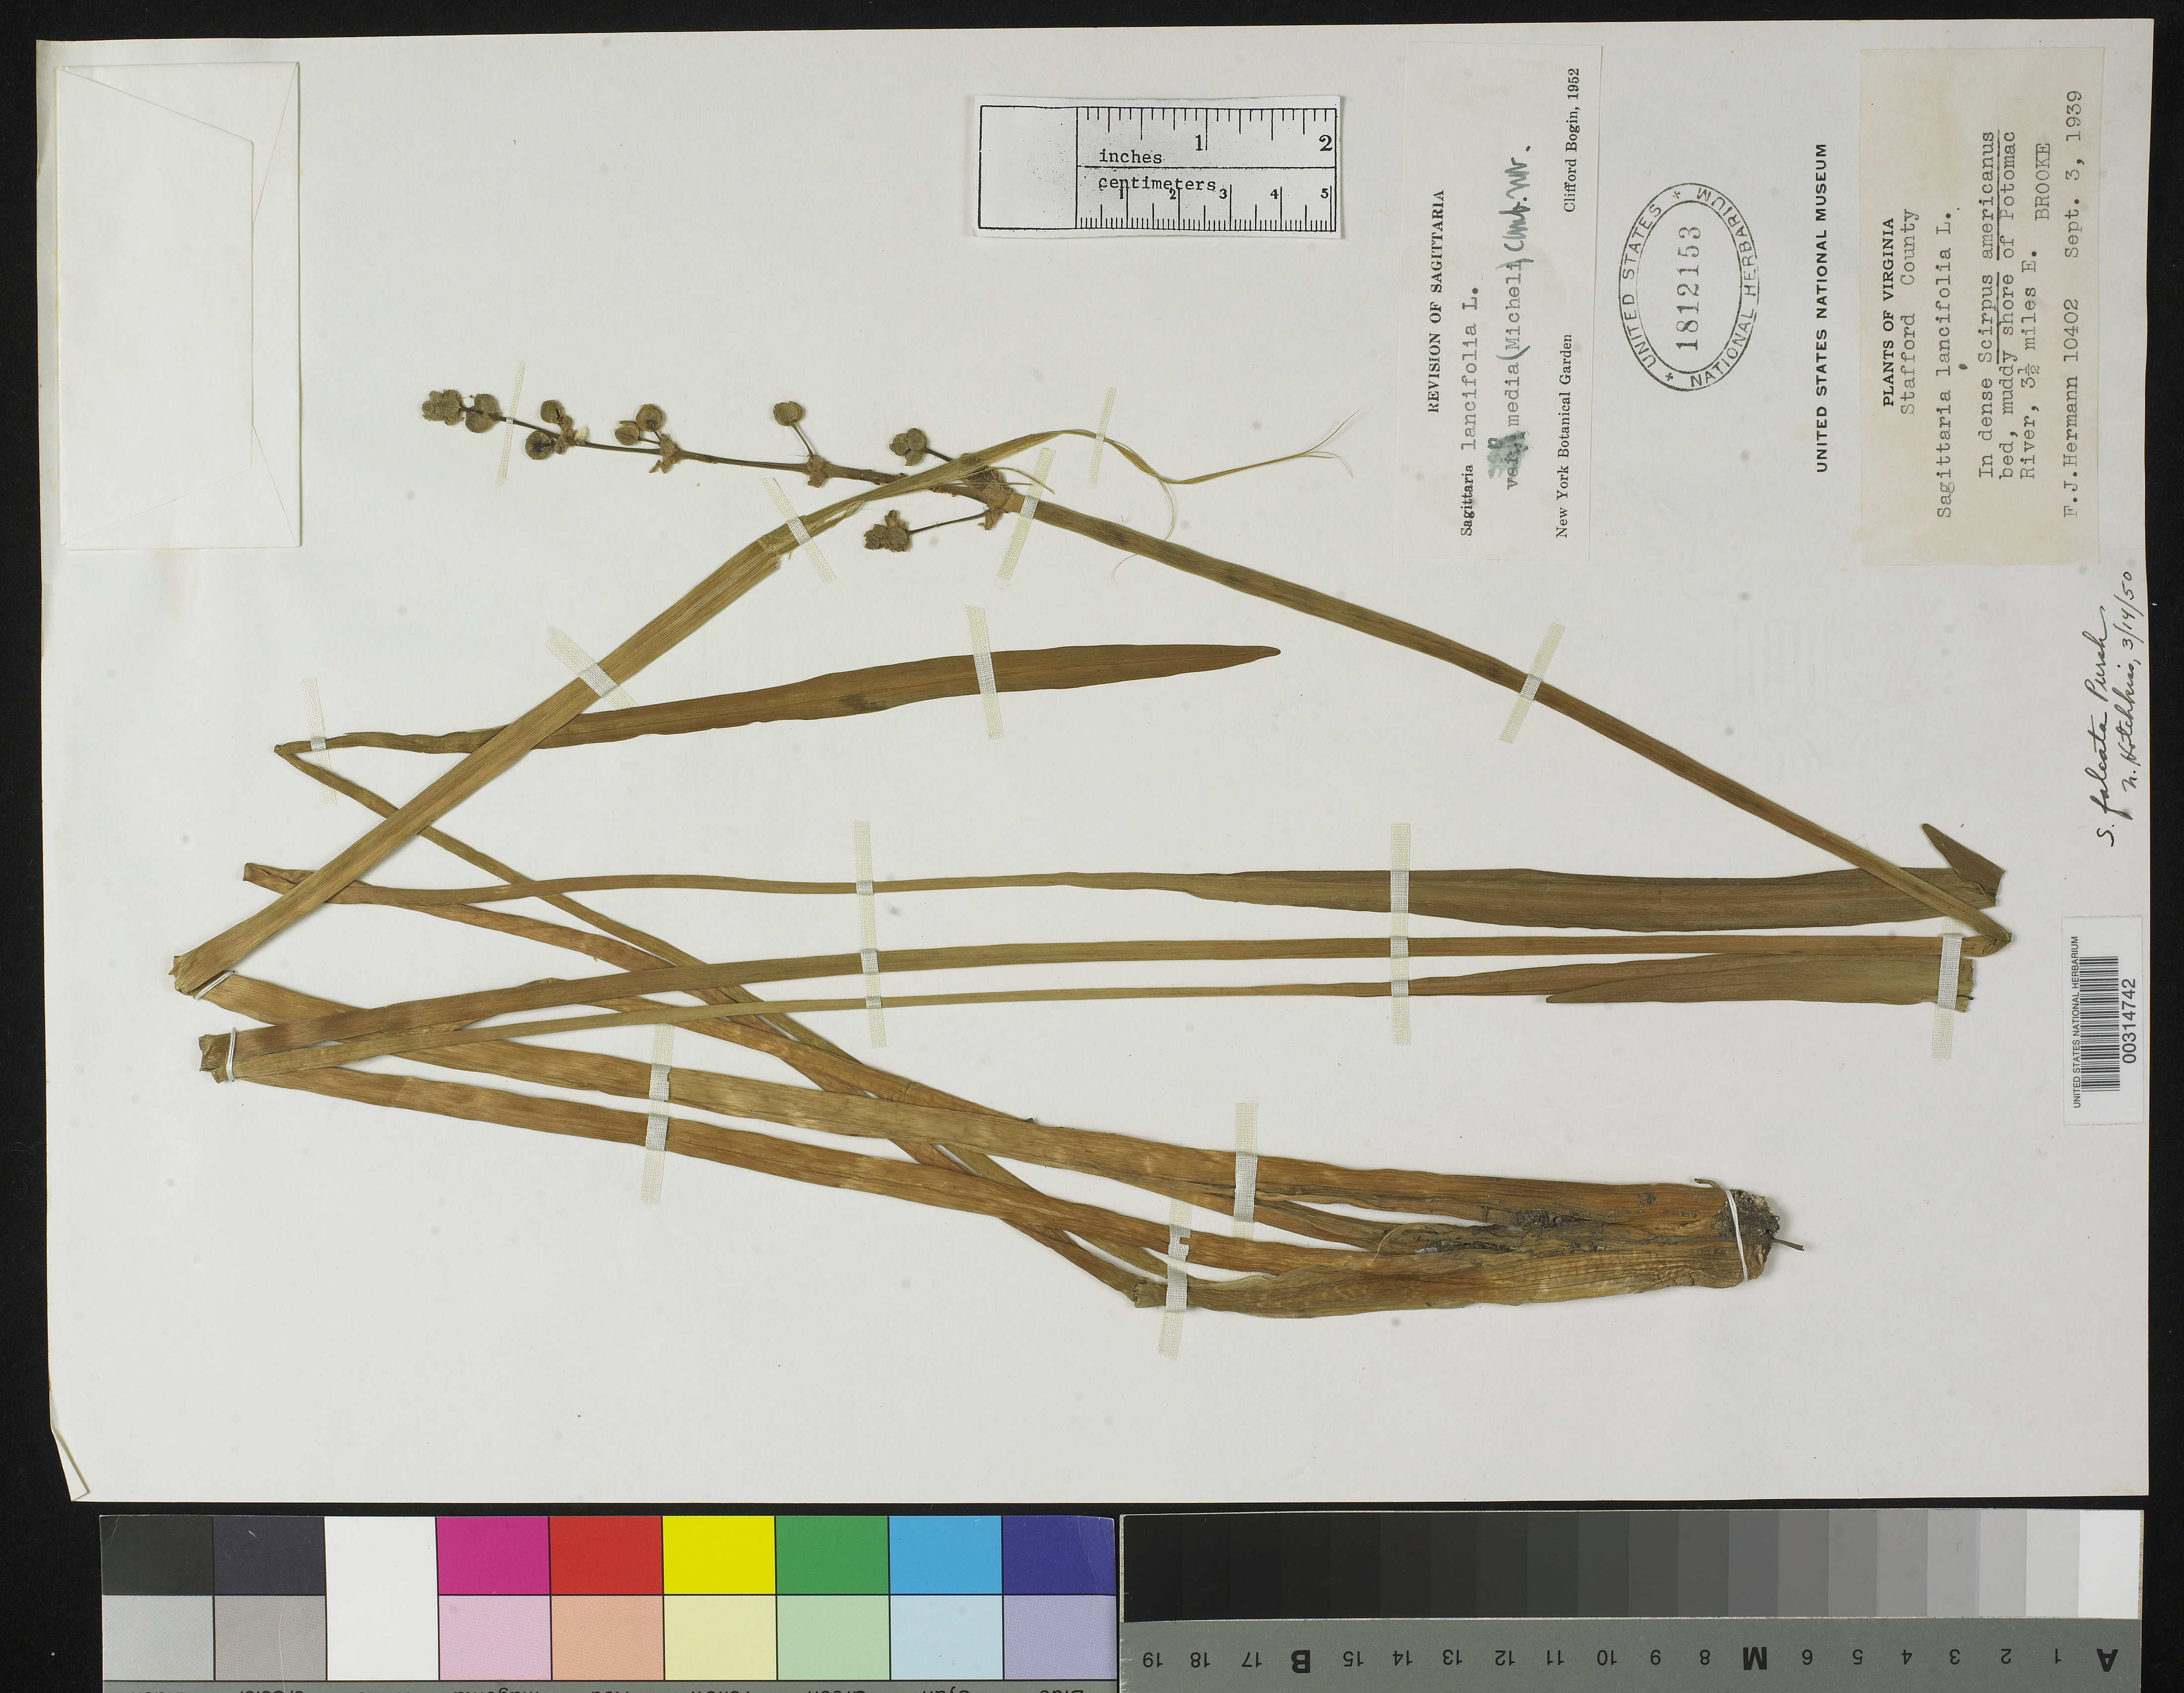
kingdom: Plantae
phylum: Tracheophyta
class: Liliopsida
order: Alismatales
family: Alismataceae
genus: Sagittaria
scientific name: Sagittaria lancifolia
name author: L.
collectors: F. J. Hermann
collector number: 10402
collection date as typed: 03 Sep 1939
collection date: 1939-09-03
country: United States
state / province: Virginia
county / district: Stafford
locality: Brooke, shore of Potomac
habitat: Muddy shore, in dense Scirpus americanus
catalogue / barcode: US 1812153